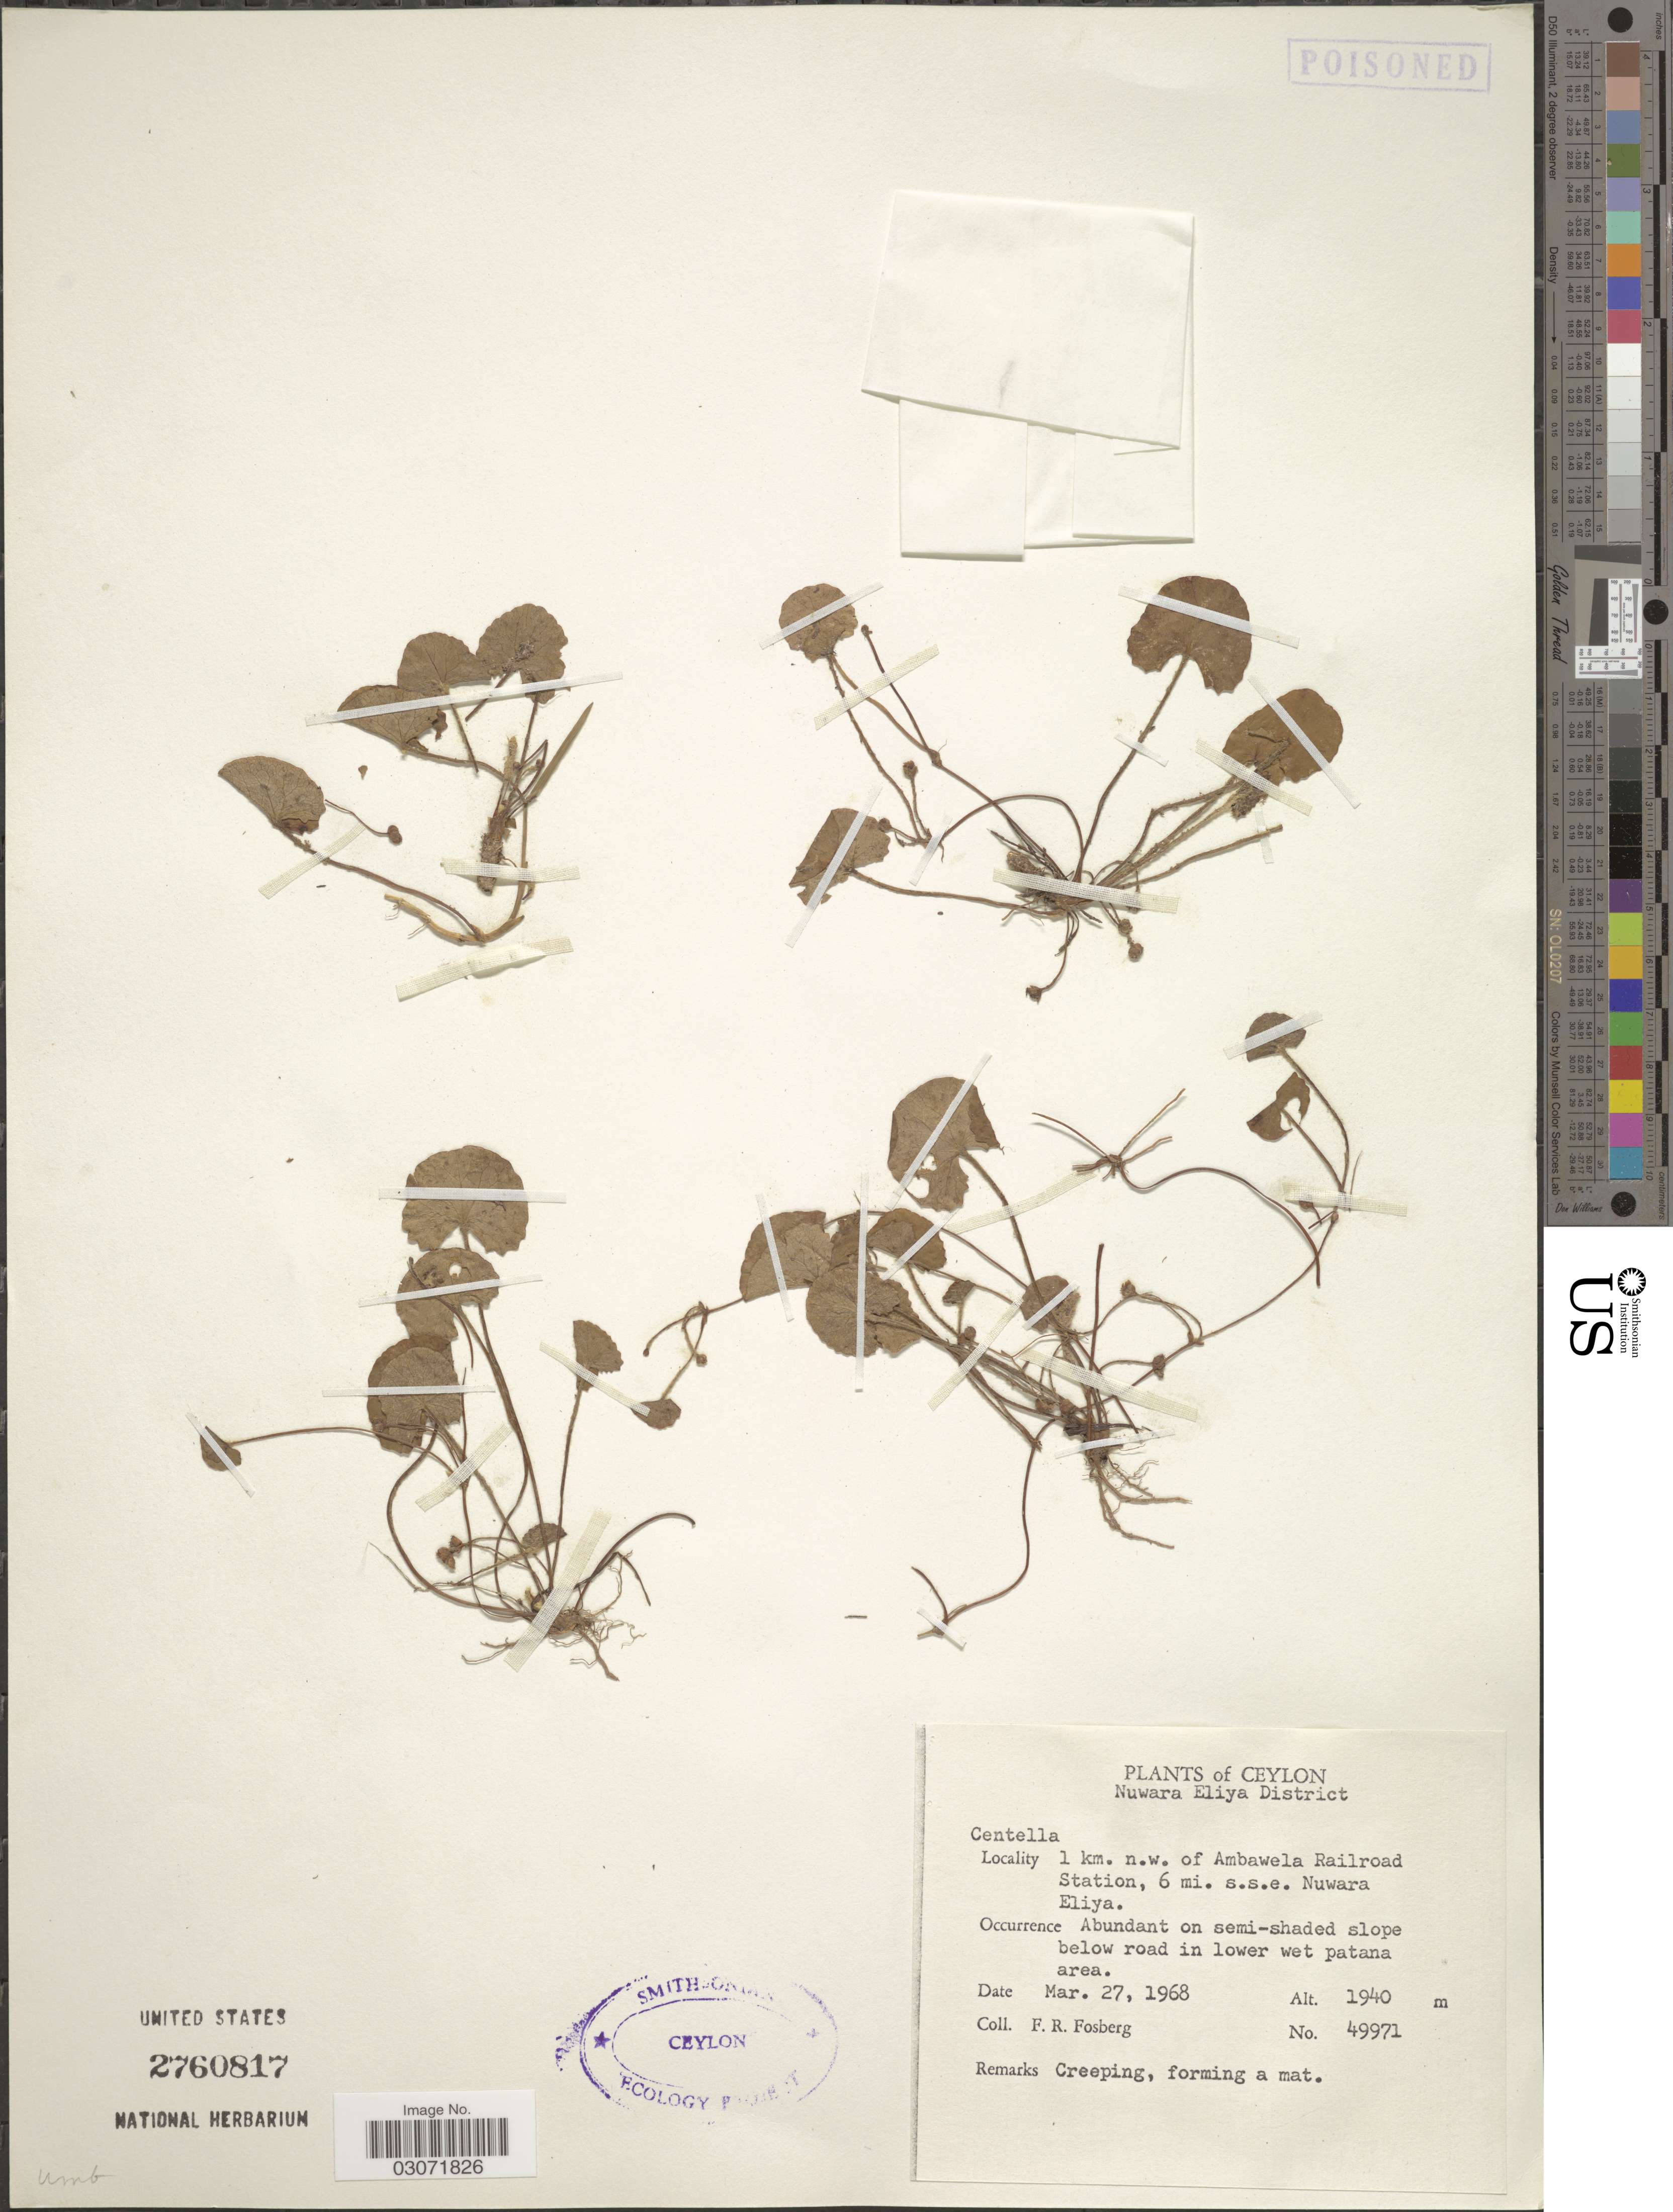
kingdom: Plantae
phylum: Tracheophyta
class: Magnoliopsida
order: Apiales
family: Apiaceae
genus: Centella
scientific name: Centella asiatica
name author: (L.) Urb.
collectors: F. R. Fosberg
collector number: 49971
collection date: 1968-03-27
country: Sri Lanka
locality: Ceylon. Nuwara Eliya District. 1 km. n.w. of Ambawela Railroad Station, 6 mi. s.s.e. Nuwara Eliya.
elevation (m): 1940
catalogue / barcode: US 2760817